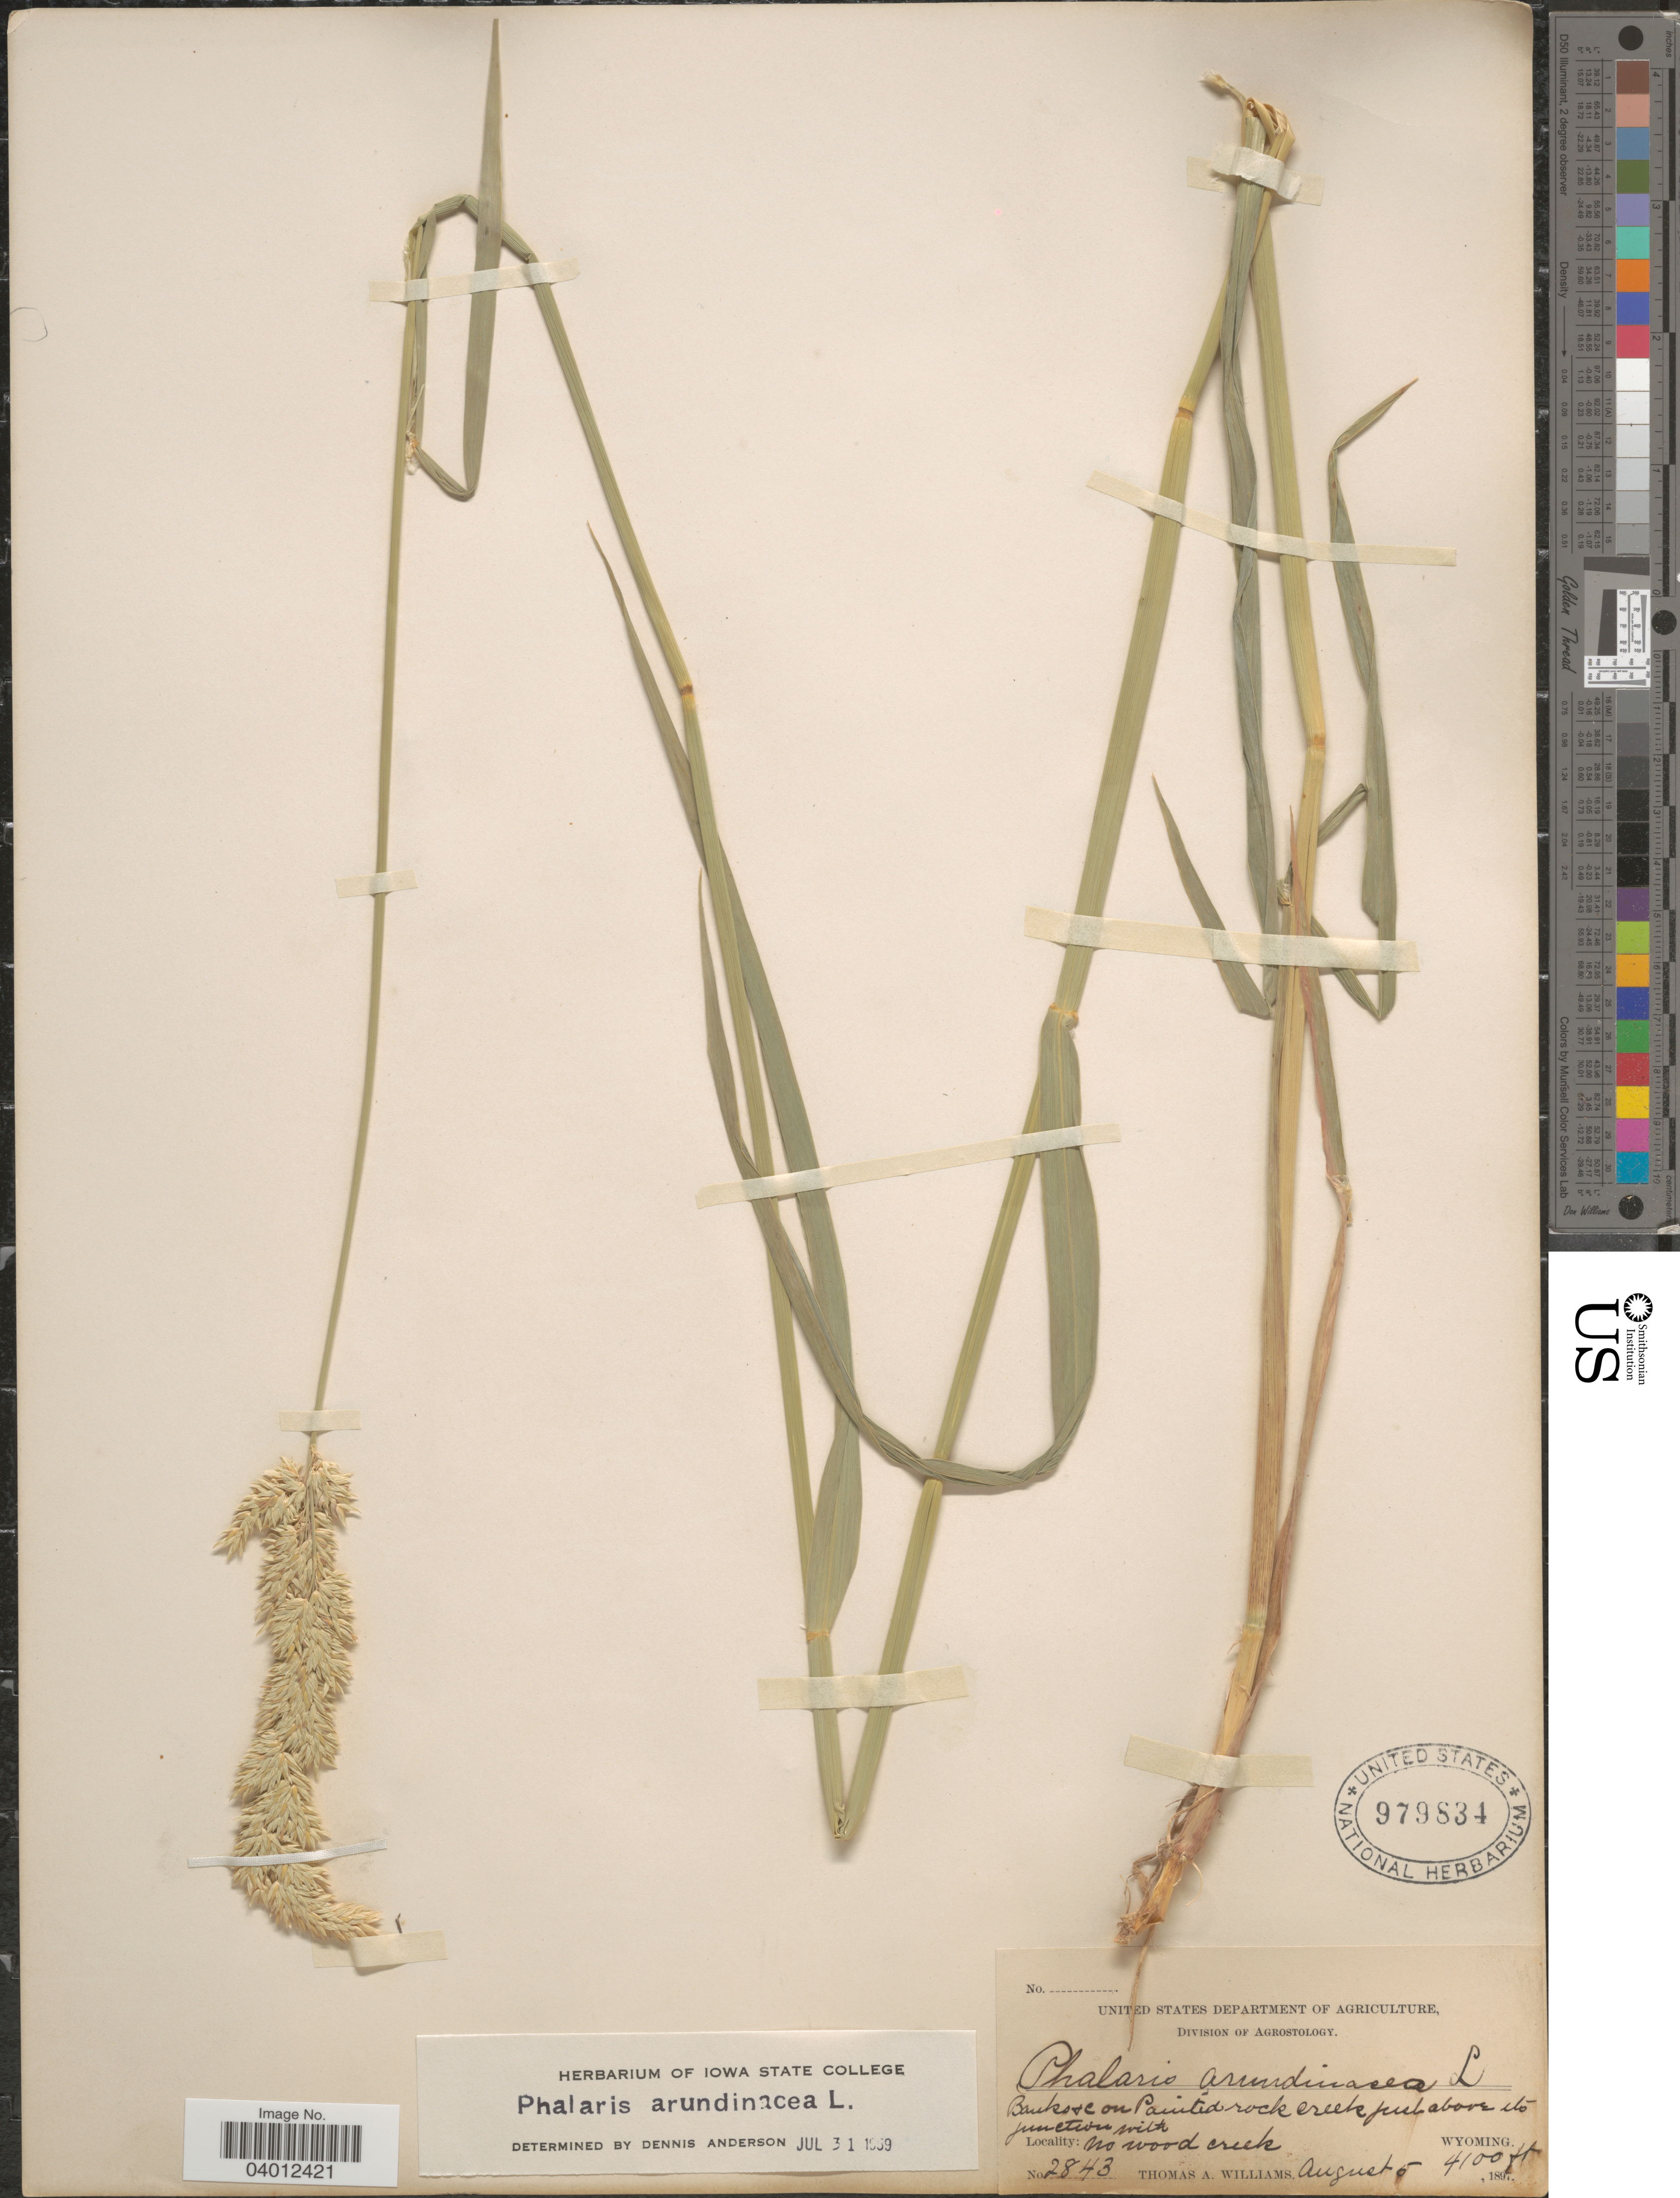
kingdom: Plantae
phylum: Tracheophyta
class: Liliopsida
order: Poales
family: Poaceae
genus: Phalaris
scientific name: Phalaris arundinacea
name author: L.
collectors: T. A. Williams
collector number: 2843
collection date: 1897-08-05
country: United States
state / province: Wyoming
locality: Banks & c on Painten rock creek just above its junction with No wood creek.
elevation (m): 1250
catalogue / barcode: US 979834